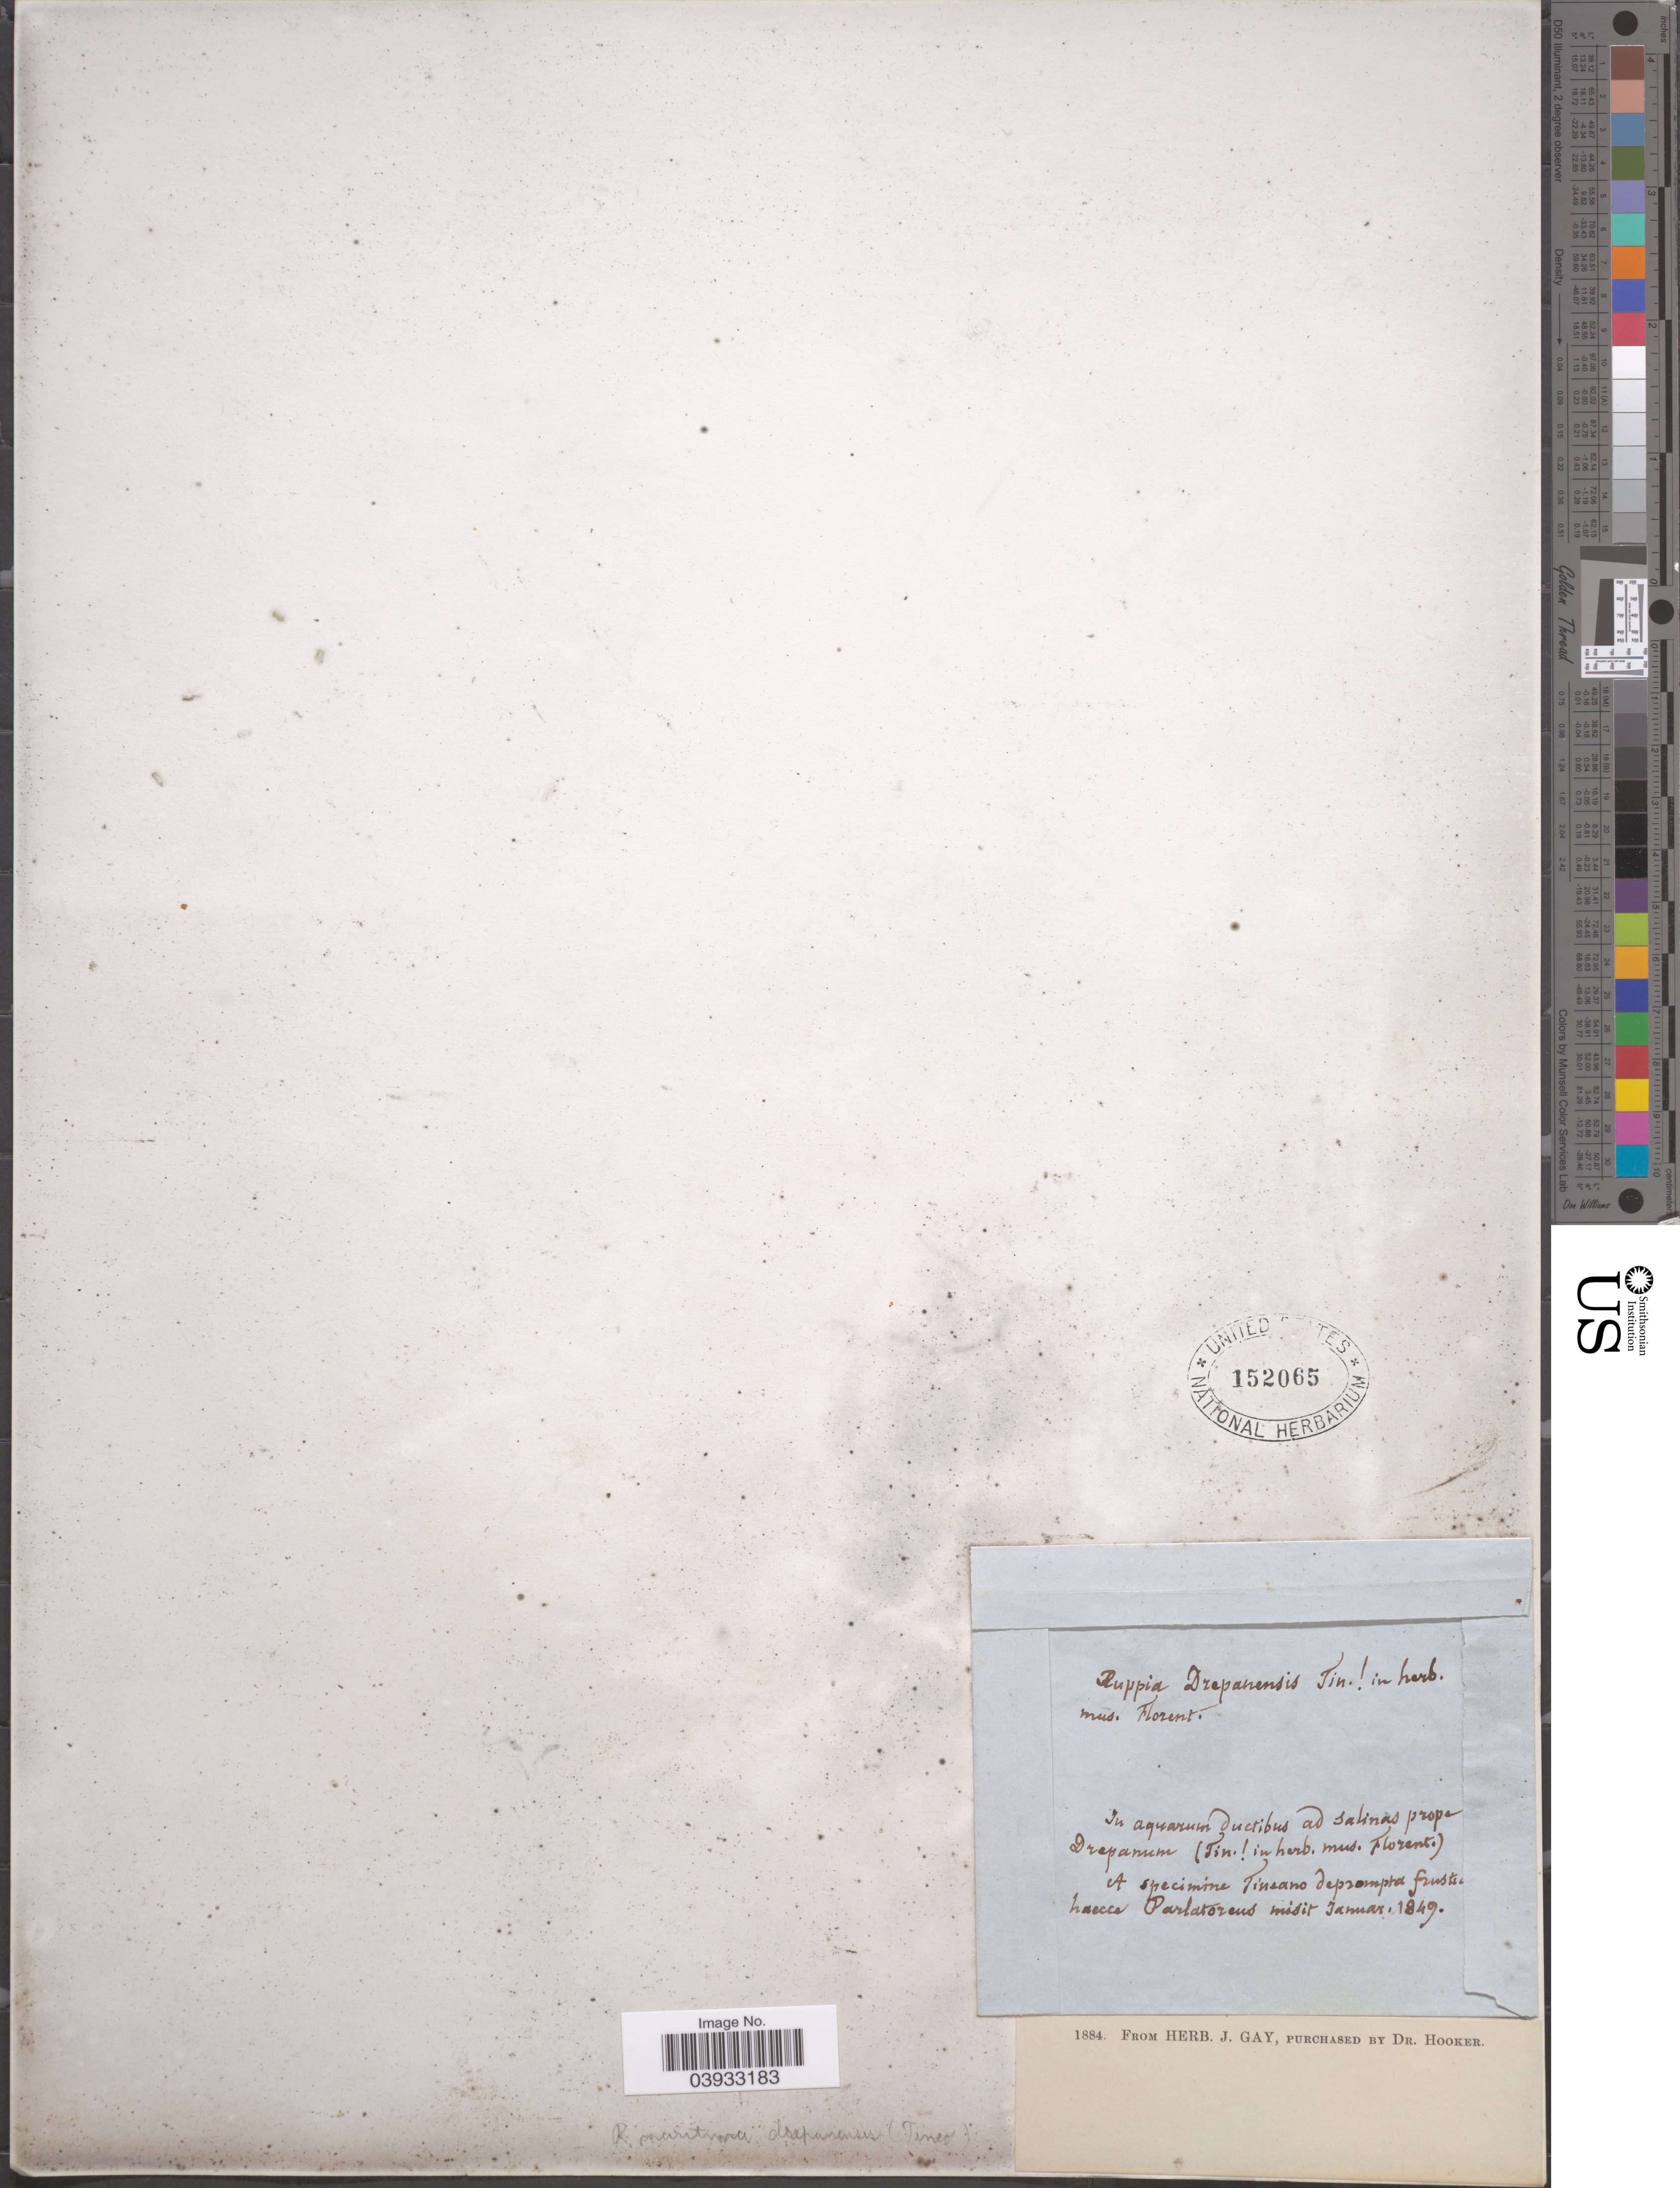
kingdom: Plantae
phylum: Tracheophyta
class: Liliopsida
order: Alismatales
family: Ruppiaceae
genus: Ruppia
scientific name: Ruppia drepanensis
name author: Tineo ex Gussone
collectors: ex herb. J. Gay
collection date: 1849-01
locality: In aquarium ductibus ad salinas prope Drepanum.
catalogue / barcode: US 152065